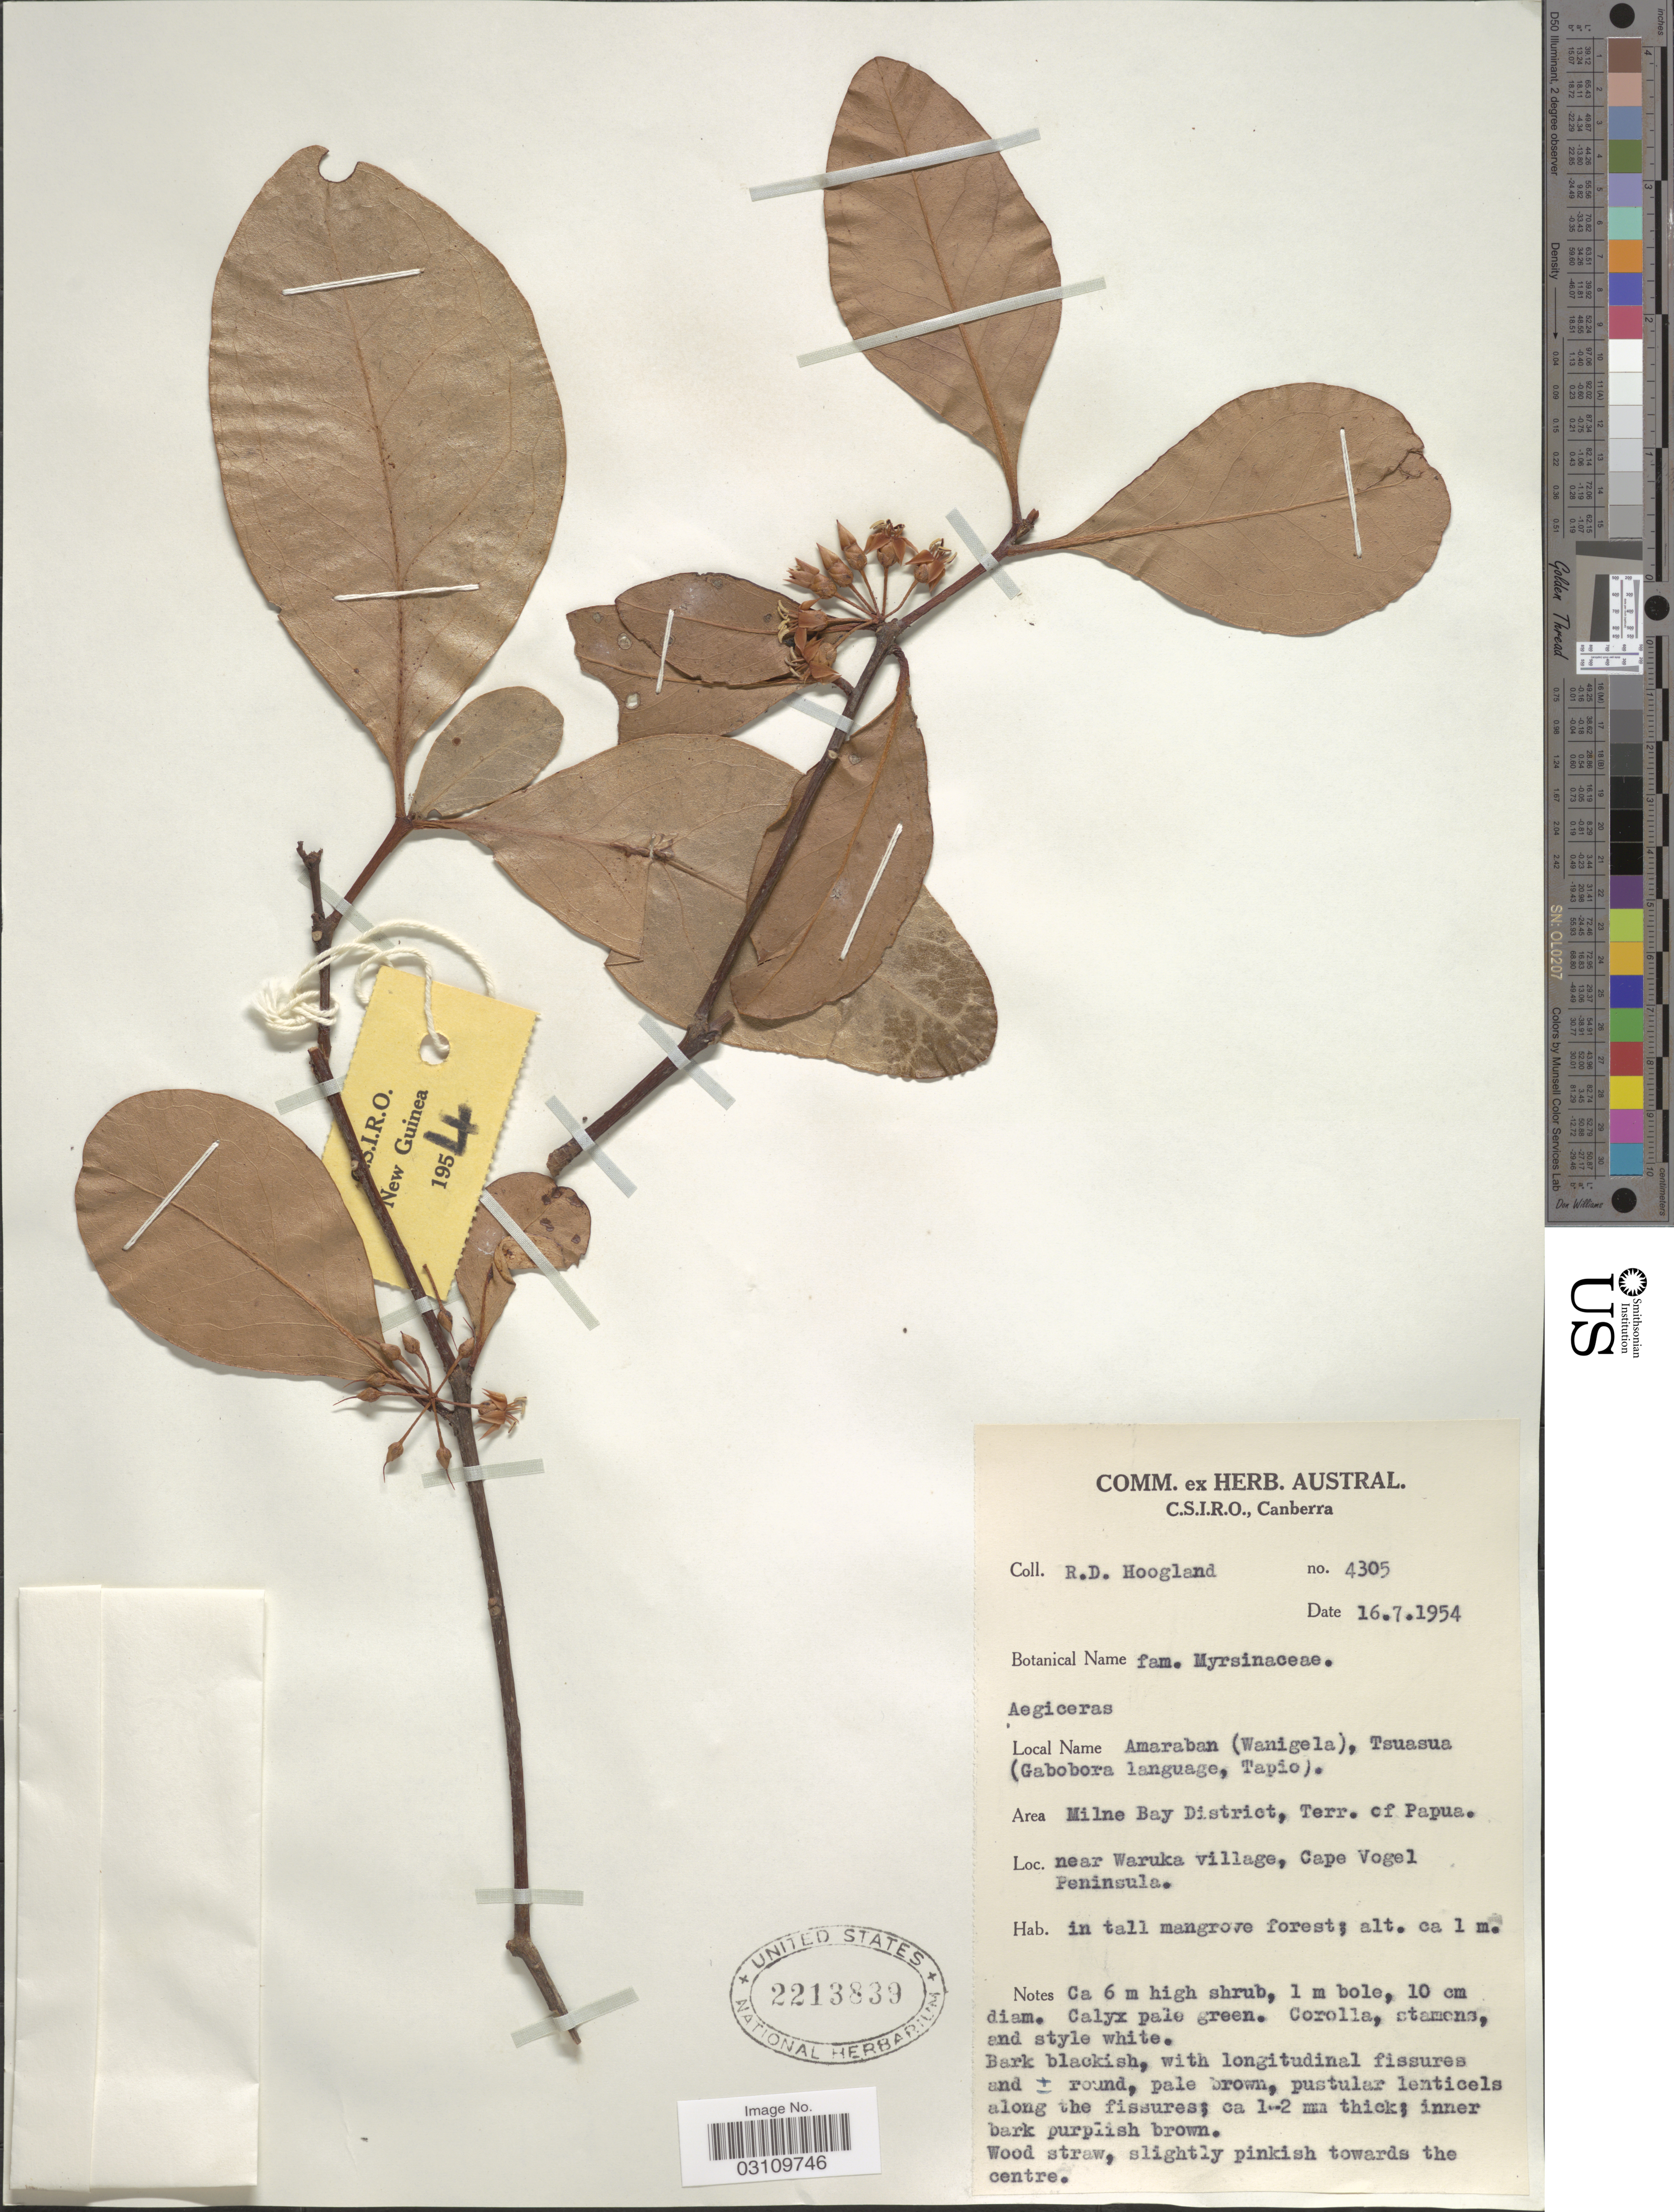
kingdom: Plantae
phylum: Tracheophyta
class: Magnoliopsida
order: Ericales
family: Primulaceae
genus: Aegiceras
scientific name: Aegiceras corniculatum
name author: (L.) Blanco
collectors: R. D. Hoogland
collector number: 4305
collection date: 1954-07-16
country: Papua New Guinea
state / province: Milne Bay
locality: Milne Bay District, Terr. of Papua. near Waruka village, Cape Vogel Peninsula.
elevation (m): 1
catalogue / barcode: US 2213839